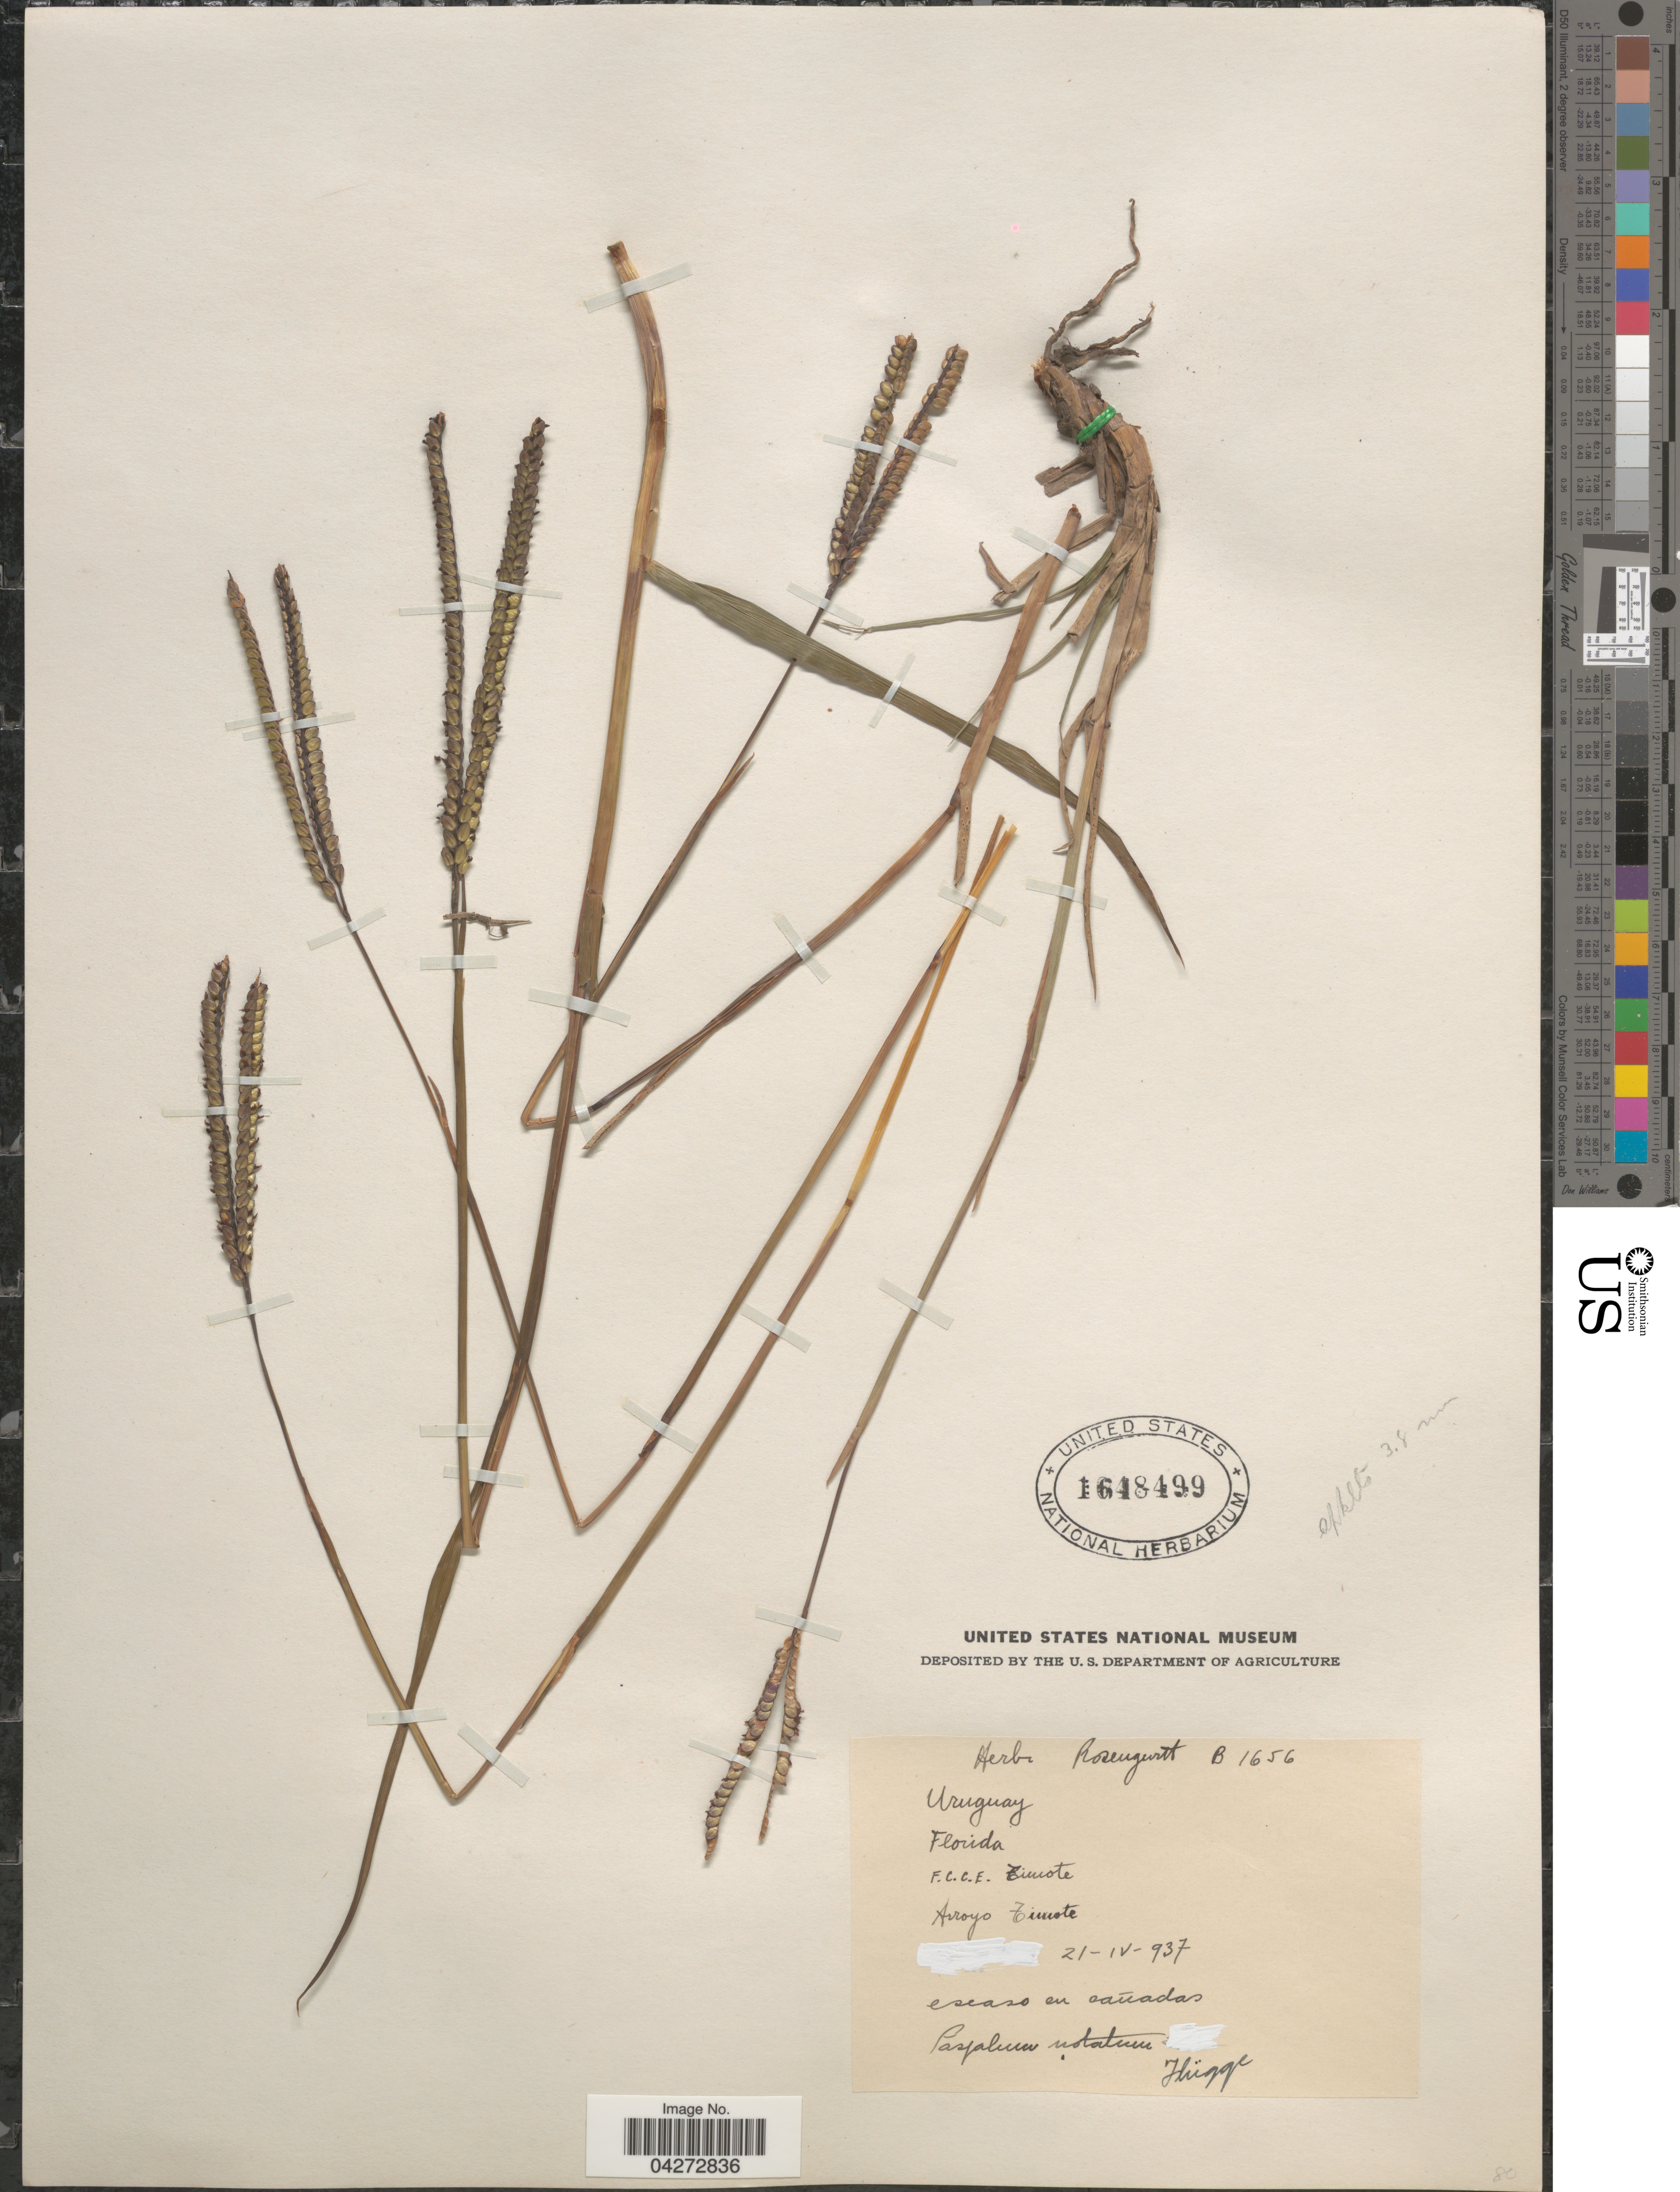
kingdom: Plantae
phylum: Tracheophyta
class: Liliopsida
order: Poales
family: Poaceae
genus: Paspalum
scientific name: Paspalum notatum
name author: Flüggé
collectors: ex herb. Rosengurtt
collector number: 1656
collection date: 1937-04-21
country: Uruguay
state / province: Florida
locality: Florida. F. C. C. F. Timote. Arroyo Timote.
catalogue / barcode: US 1648499